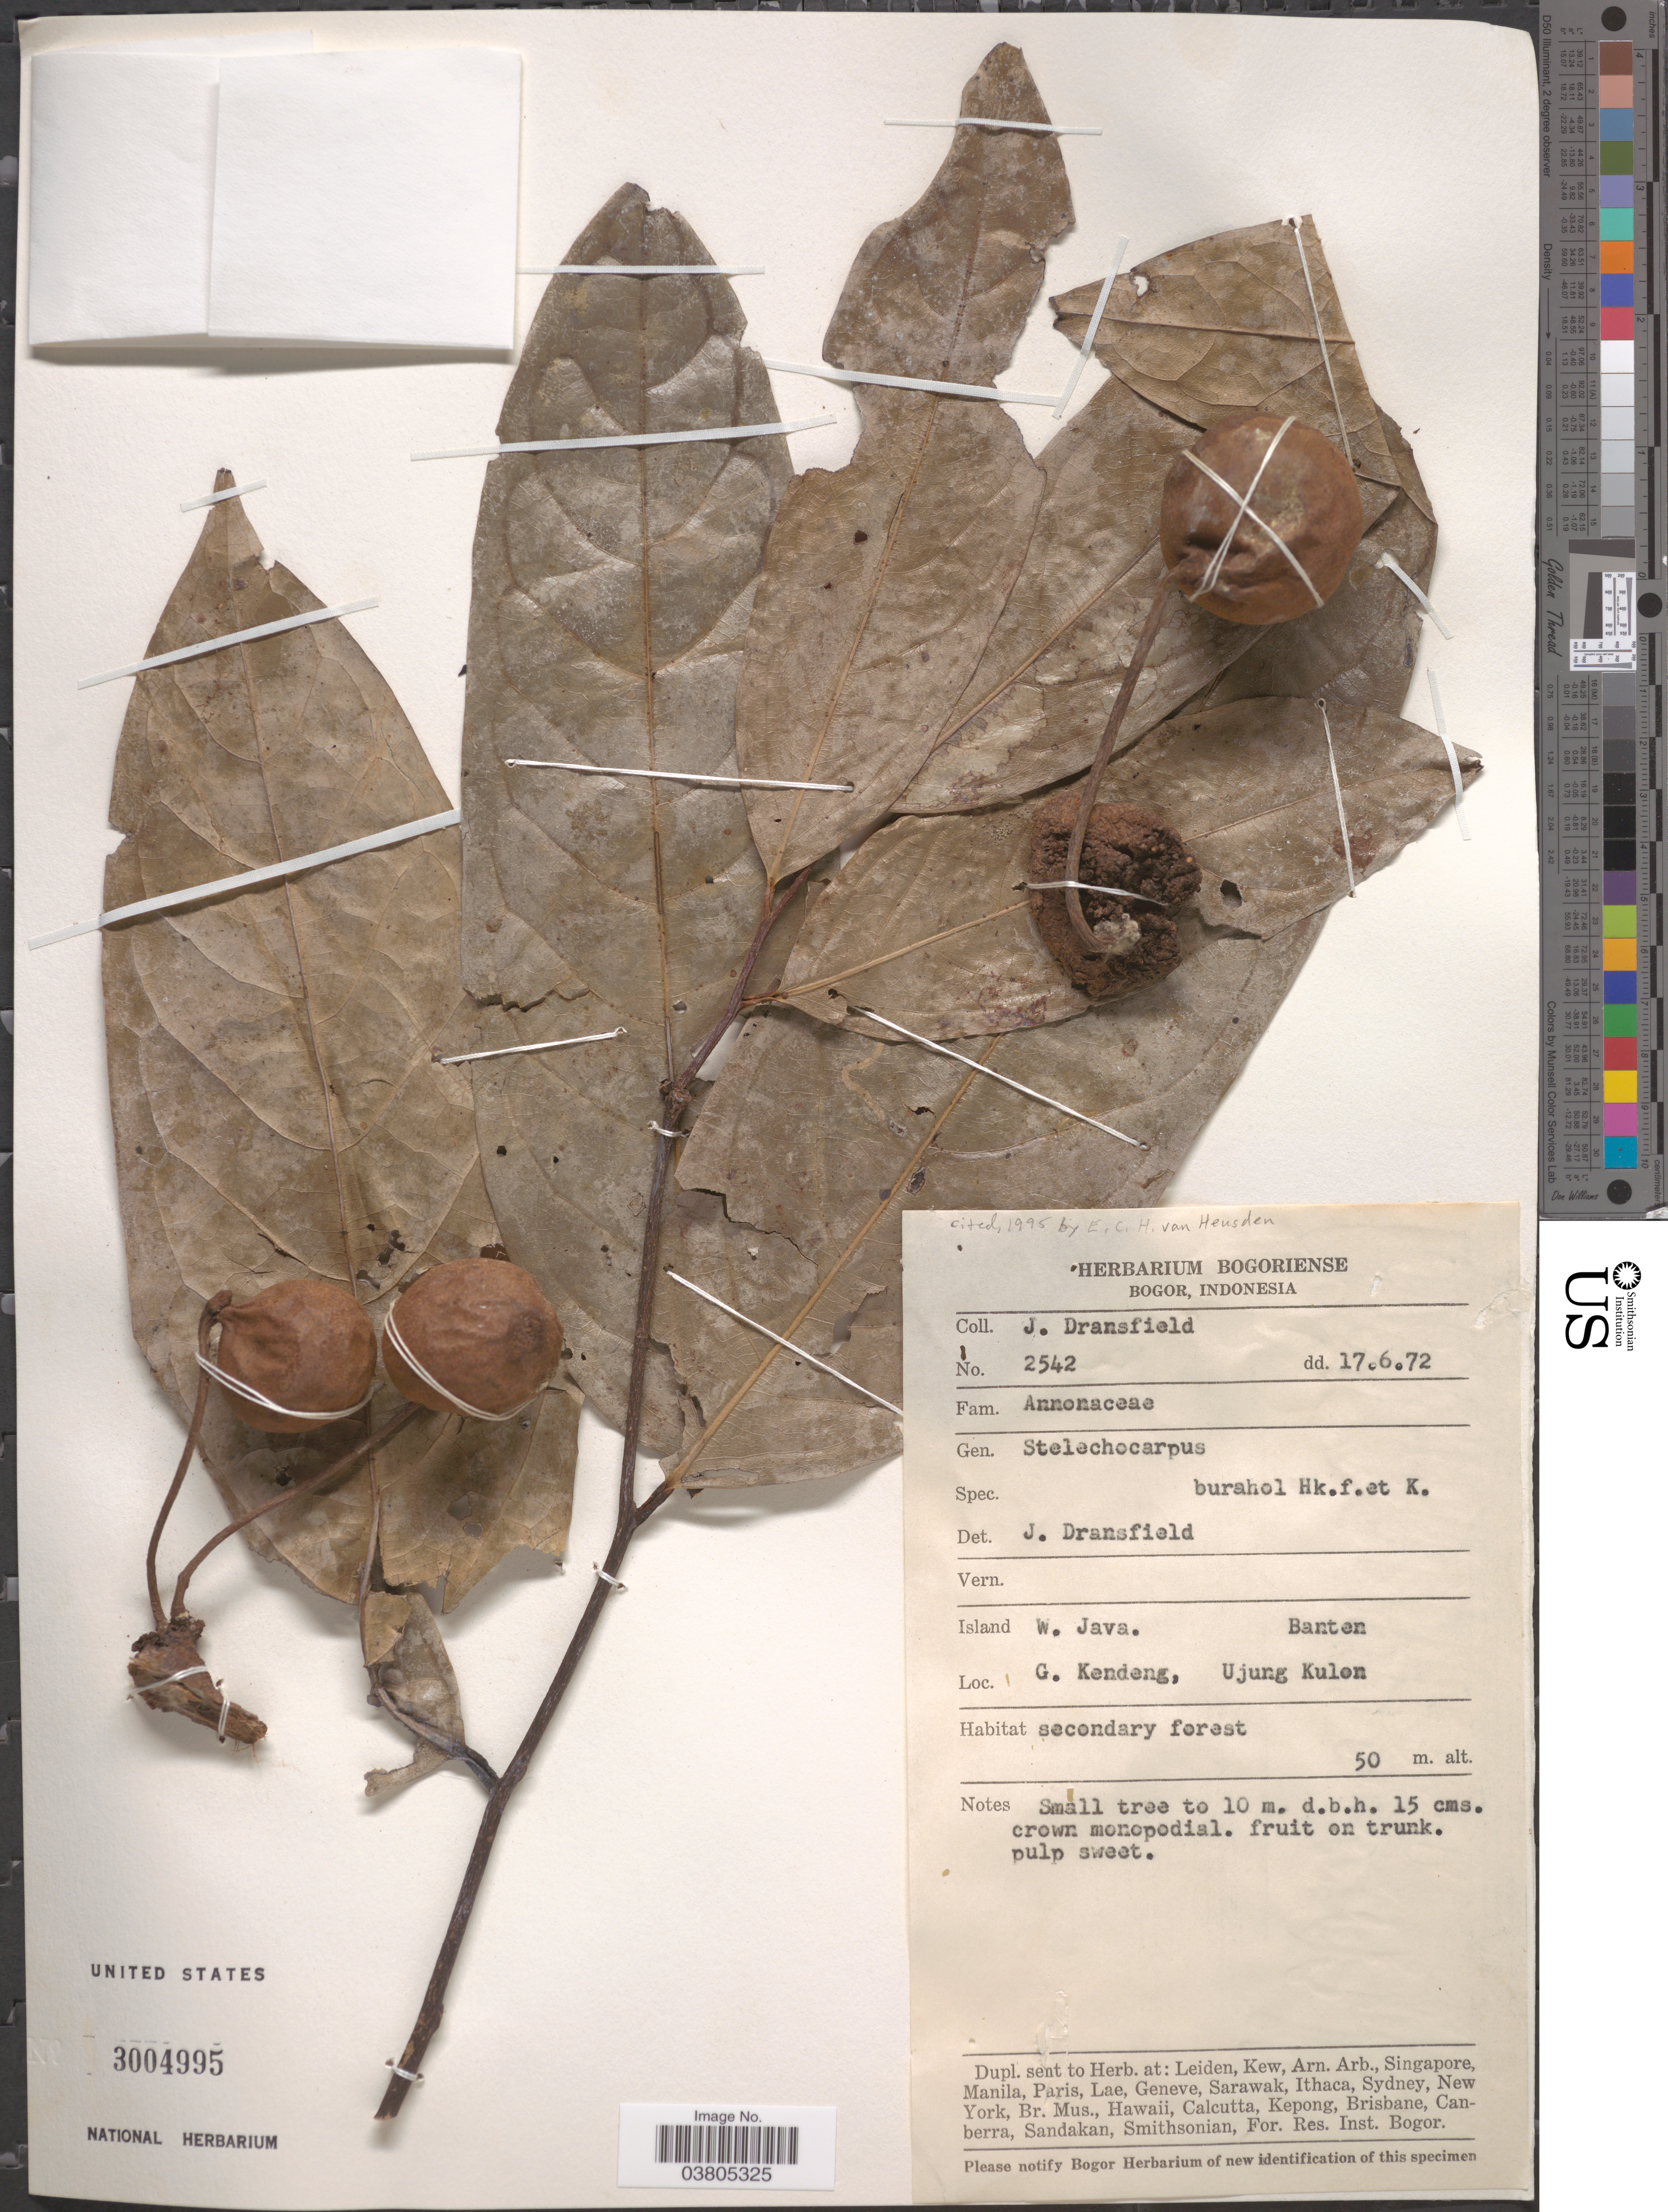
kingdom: Plantae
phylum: Tracheophyta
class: Magnoliopsida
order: Magnoliales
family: Annonaceae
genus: Stelechocarpus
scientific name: Stelechocarpus burahol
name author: Hook. f. & Thomson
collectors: J. Dransfield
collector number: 2542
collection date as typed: Transcribed d/m/y: 17/6/72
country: Indonesia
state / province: Java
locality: W. Java. Banten. G. Kendeng, Ujung Kulen.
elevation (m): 50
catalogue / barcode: US 3004995